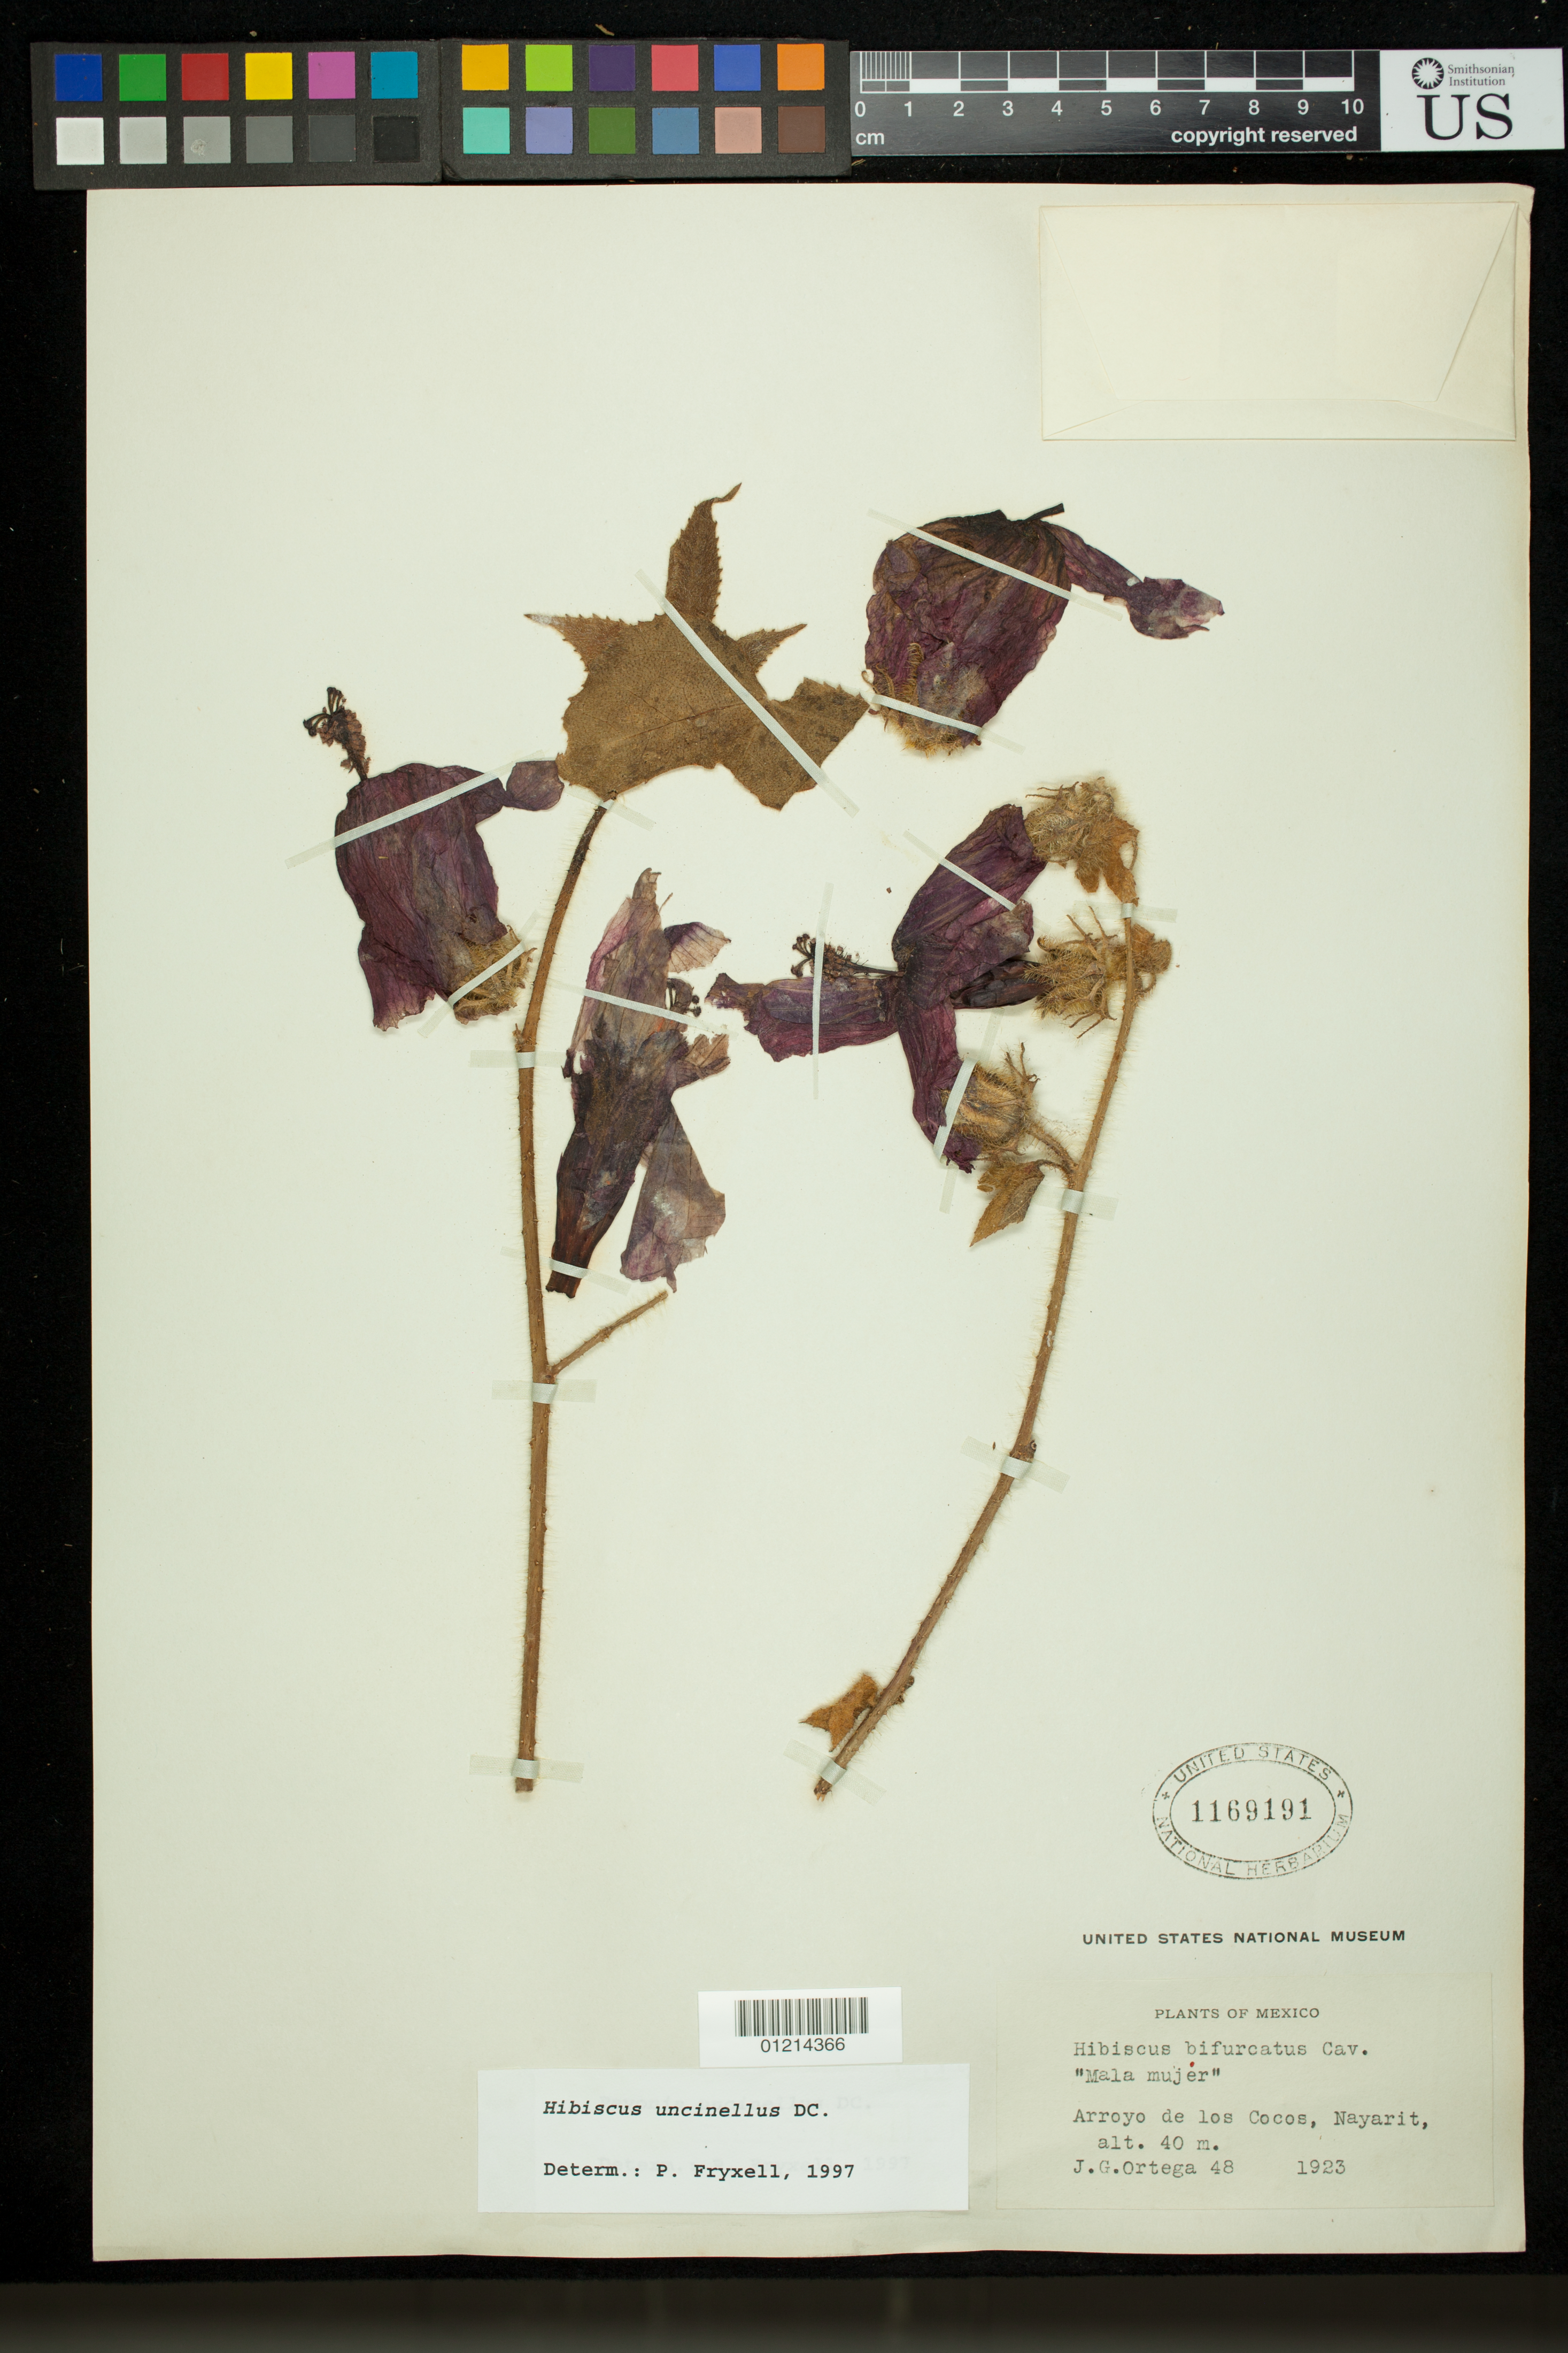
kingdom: Plantae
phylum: Tracheophyta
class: Magnoliopsida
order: Malvales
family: Malvaceae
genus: Sabdariffa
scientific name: Sabdariffa uncinella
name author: (DC.) M.M. Hanes & R.L. Barrett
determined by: Dorr, Laurence J., Curator (BOT), Smithsonian Institution - National Museum of Natural History (UNITED STATES)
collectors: J. Ortega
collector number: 48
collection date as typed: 1923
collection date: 1923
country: Mexico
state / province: Nayarit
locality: Arroyo de los Cocos, Nayarit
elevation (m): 40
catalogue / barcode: US 1169191